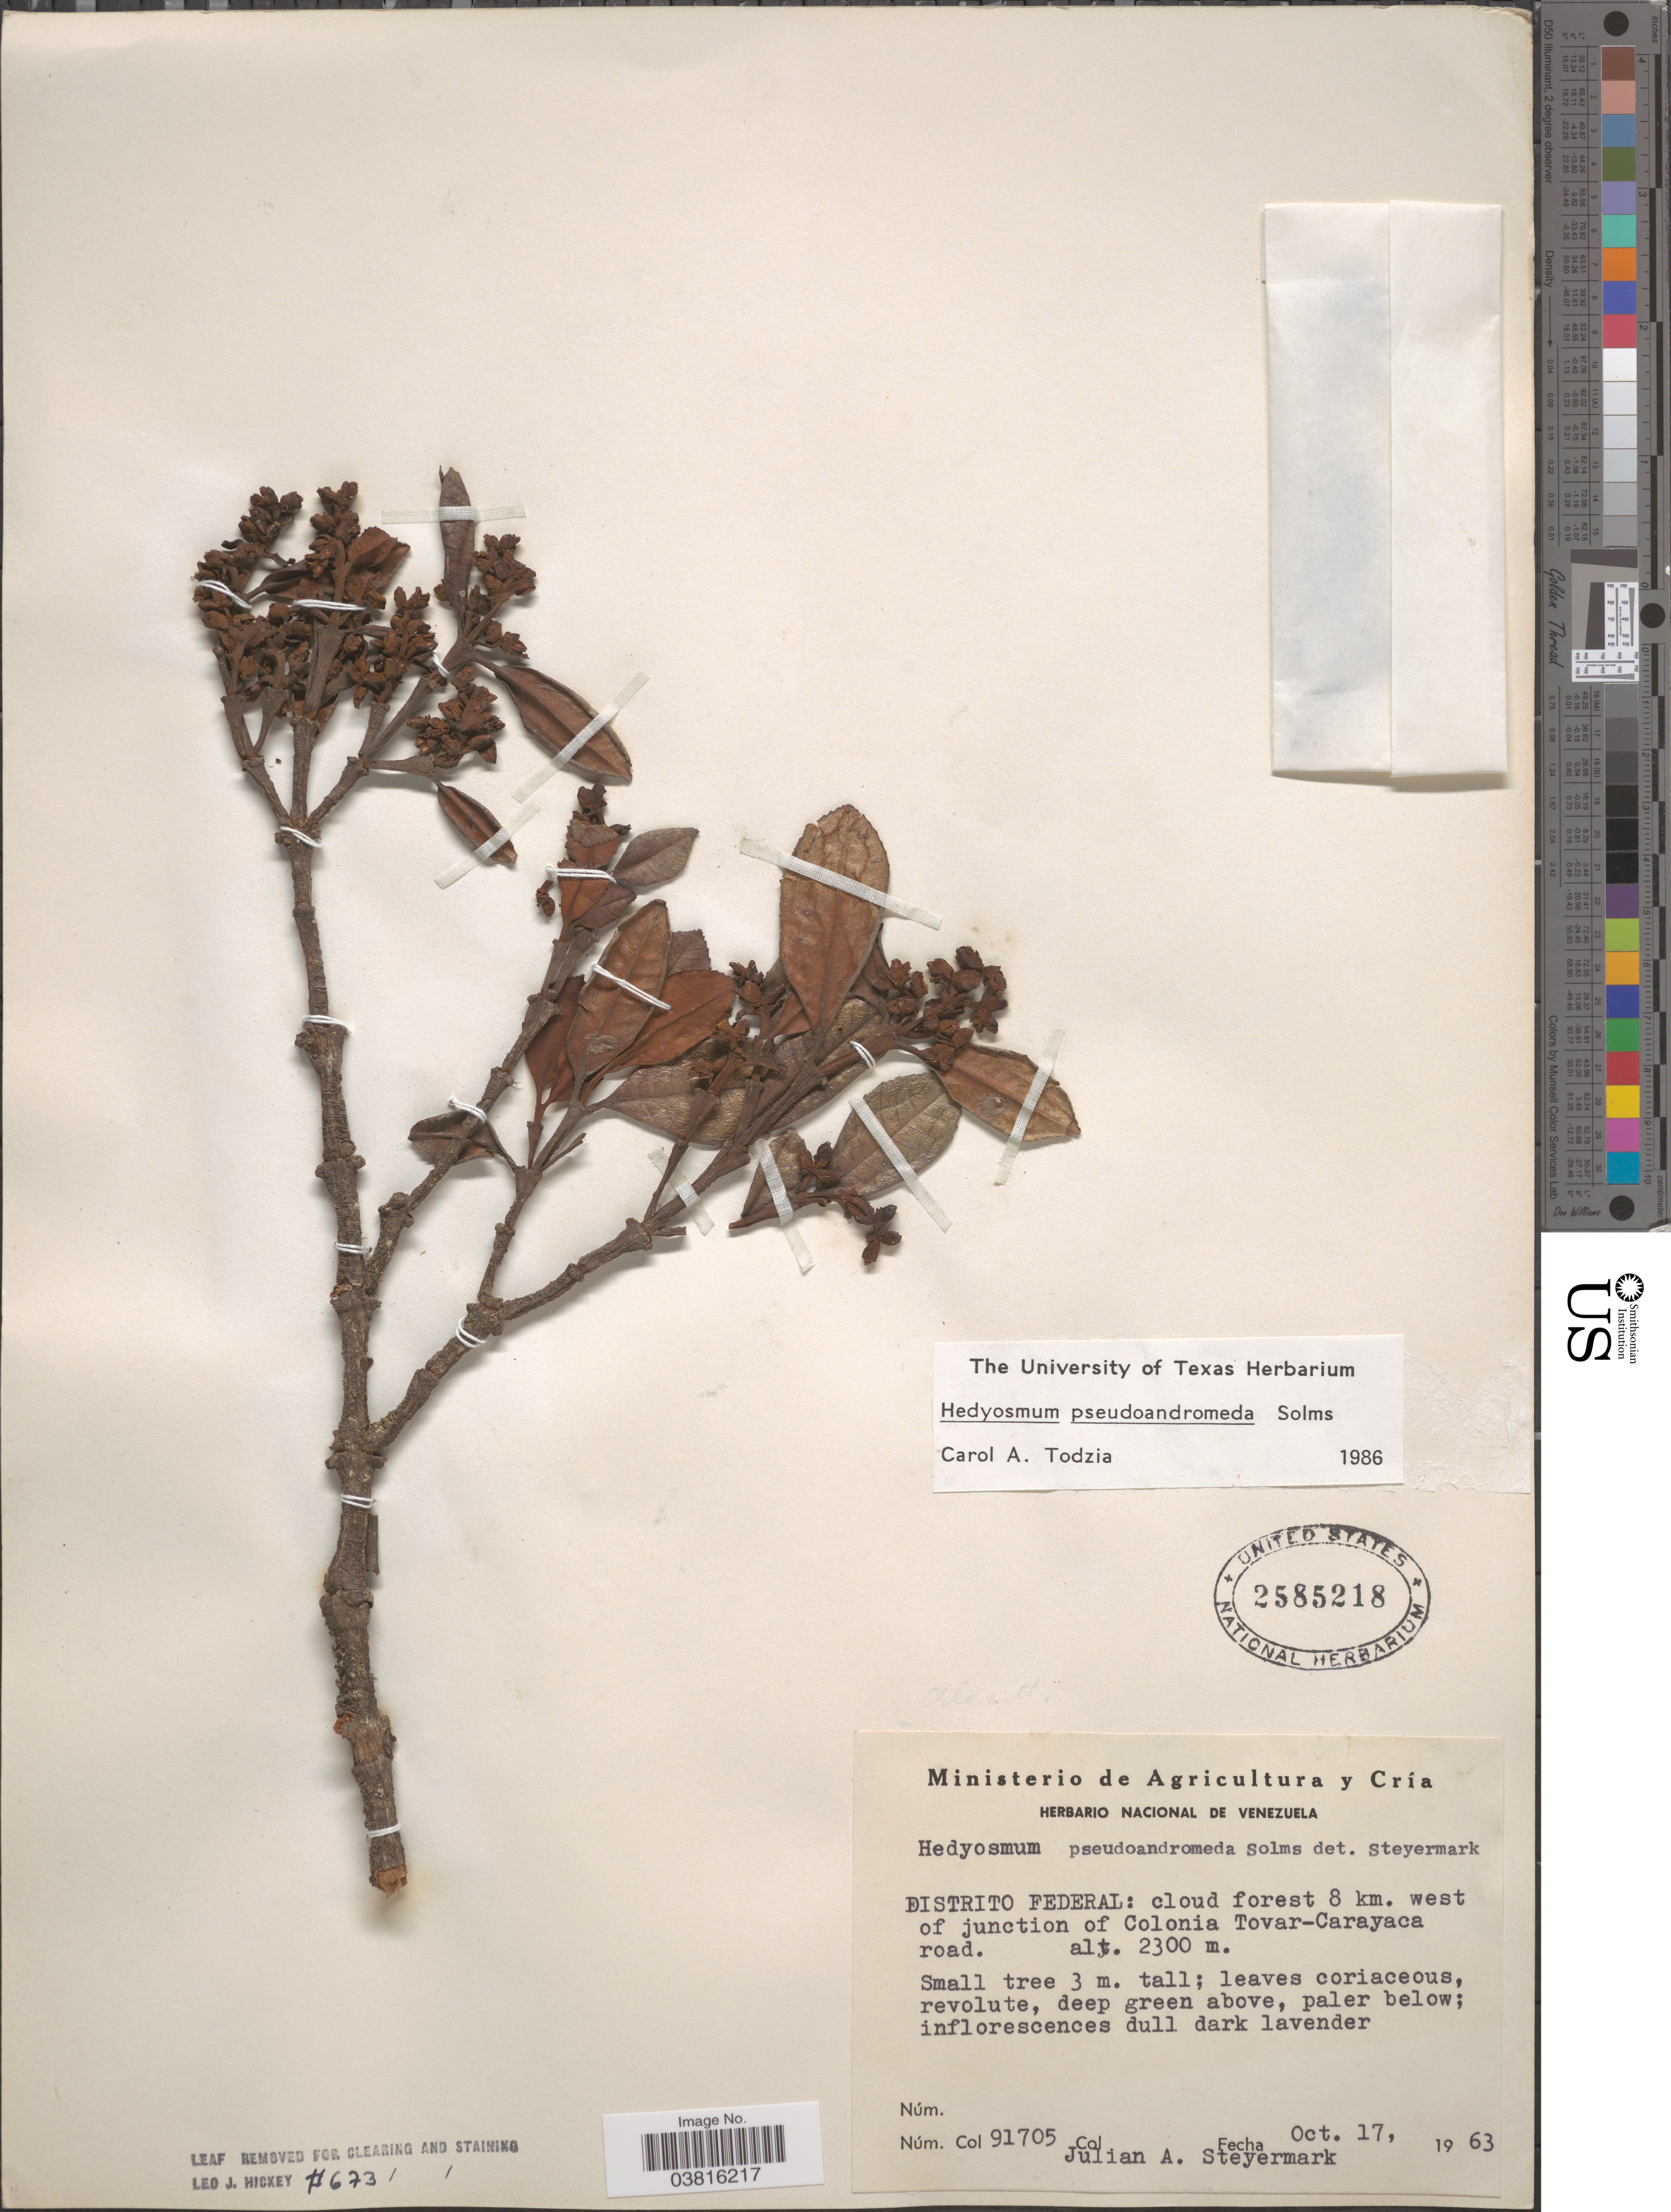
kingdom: Plantae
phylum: Tracheophyta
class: Magnoliopsida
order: Chloranthales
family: Chloranthaceae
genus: Hedyosmum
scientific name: Hedyosmum pseudoandromeda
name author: Solms in DC.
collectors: J. Steyermark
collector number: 91705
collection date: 1963-10-17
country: Venezuela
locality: Distrito Federal: cloud forest 8 km. west of junction of Colonia Tovar-Carayaca road.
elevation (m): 2300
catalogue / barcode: US 2585218